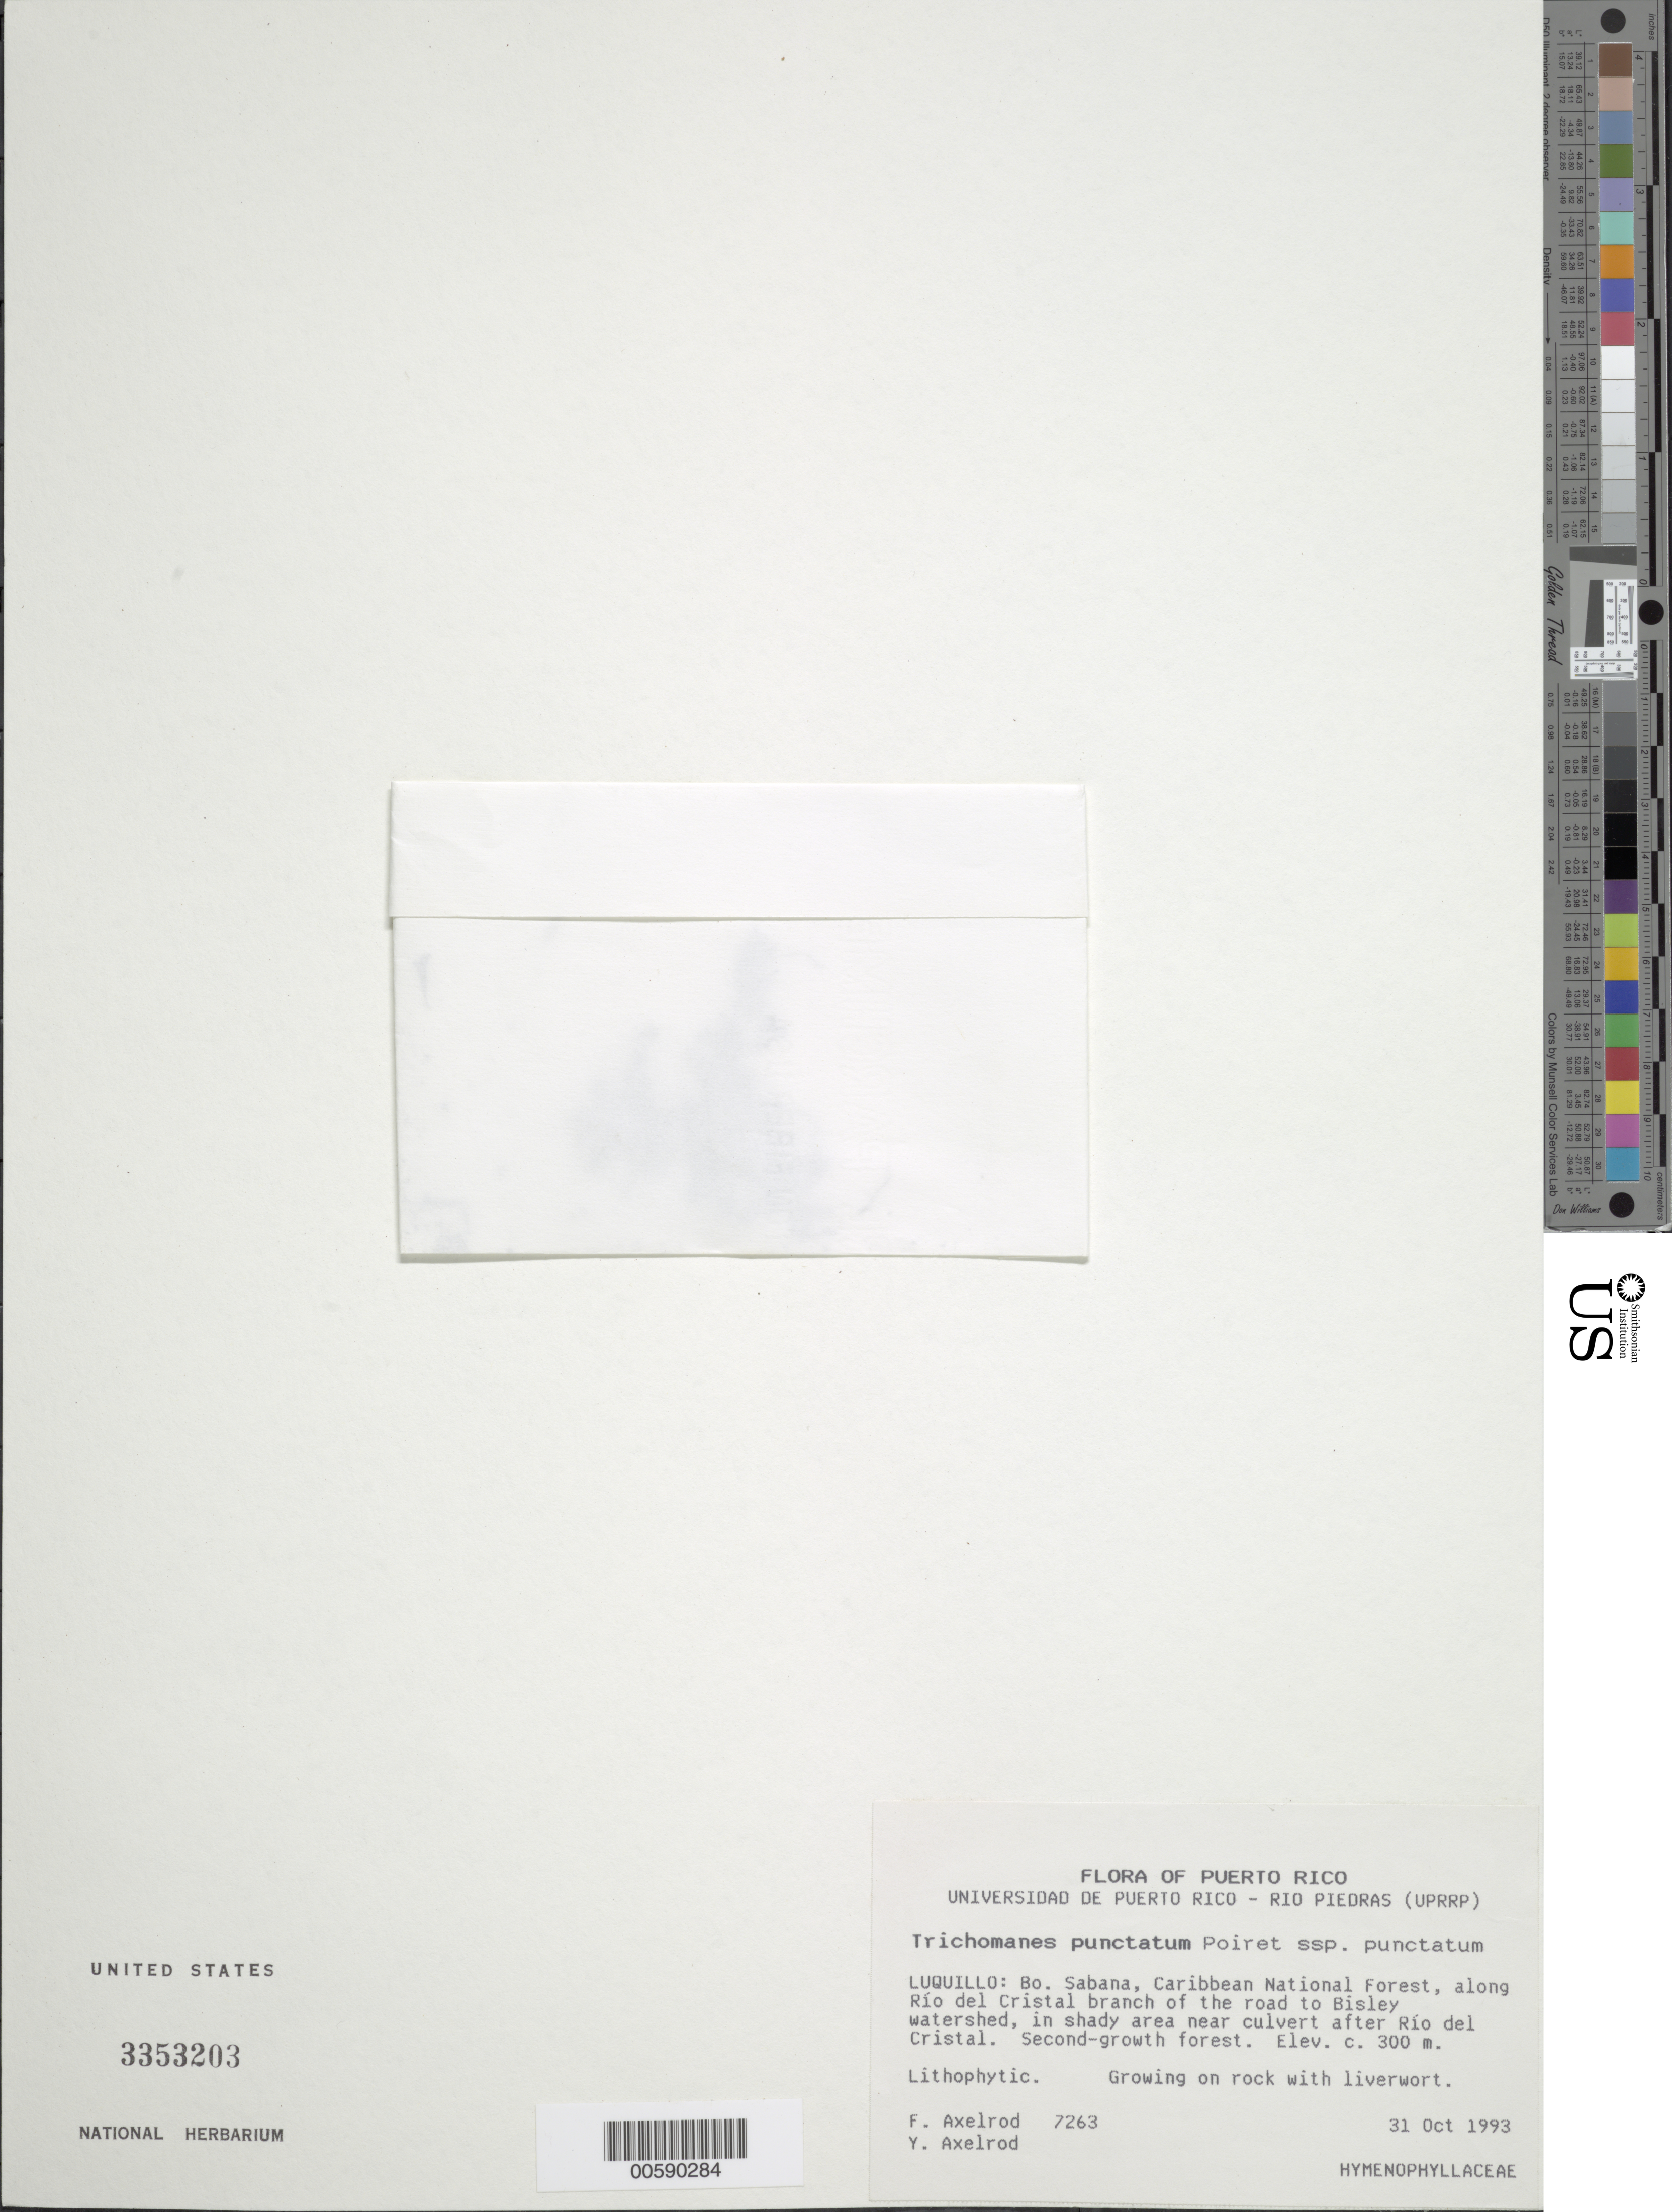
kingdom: Plantae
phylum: Tracheophyta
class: Polypodiopsida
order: Hymenophyllales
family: Hymenophyllaceae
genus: Didymoglossum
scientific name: Didymoglossum punctatum subsp. punctatum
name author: (Poir.) Desv.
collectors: F. S. Axelrod & Y. Axelrod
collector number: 7263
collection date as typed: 31 Oct 1993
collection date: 1993-10-31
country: Puerto Rico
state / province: Luquillo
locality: Luquillo: Bo. Sabana, Caribbean National Forest, along Río del Cristal branch of the road to Bisley watershed.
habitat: Second-growth forest.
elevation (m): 250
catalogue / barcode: US 3353203